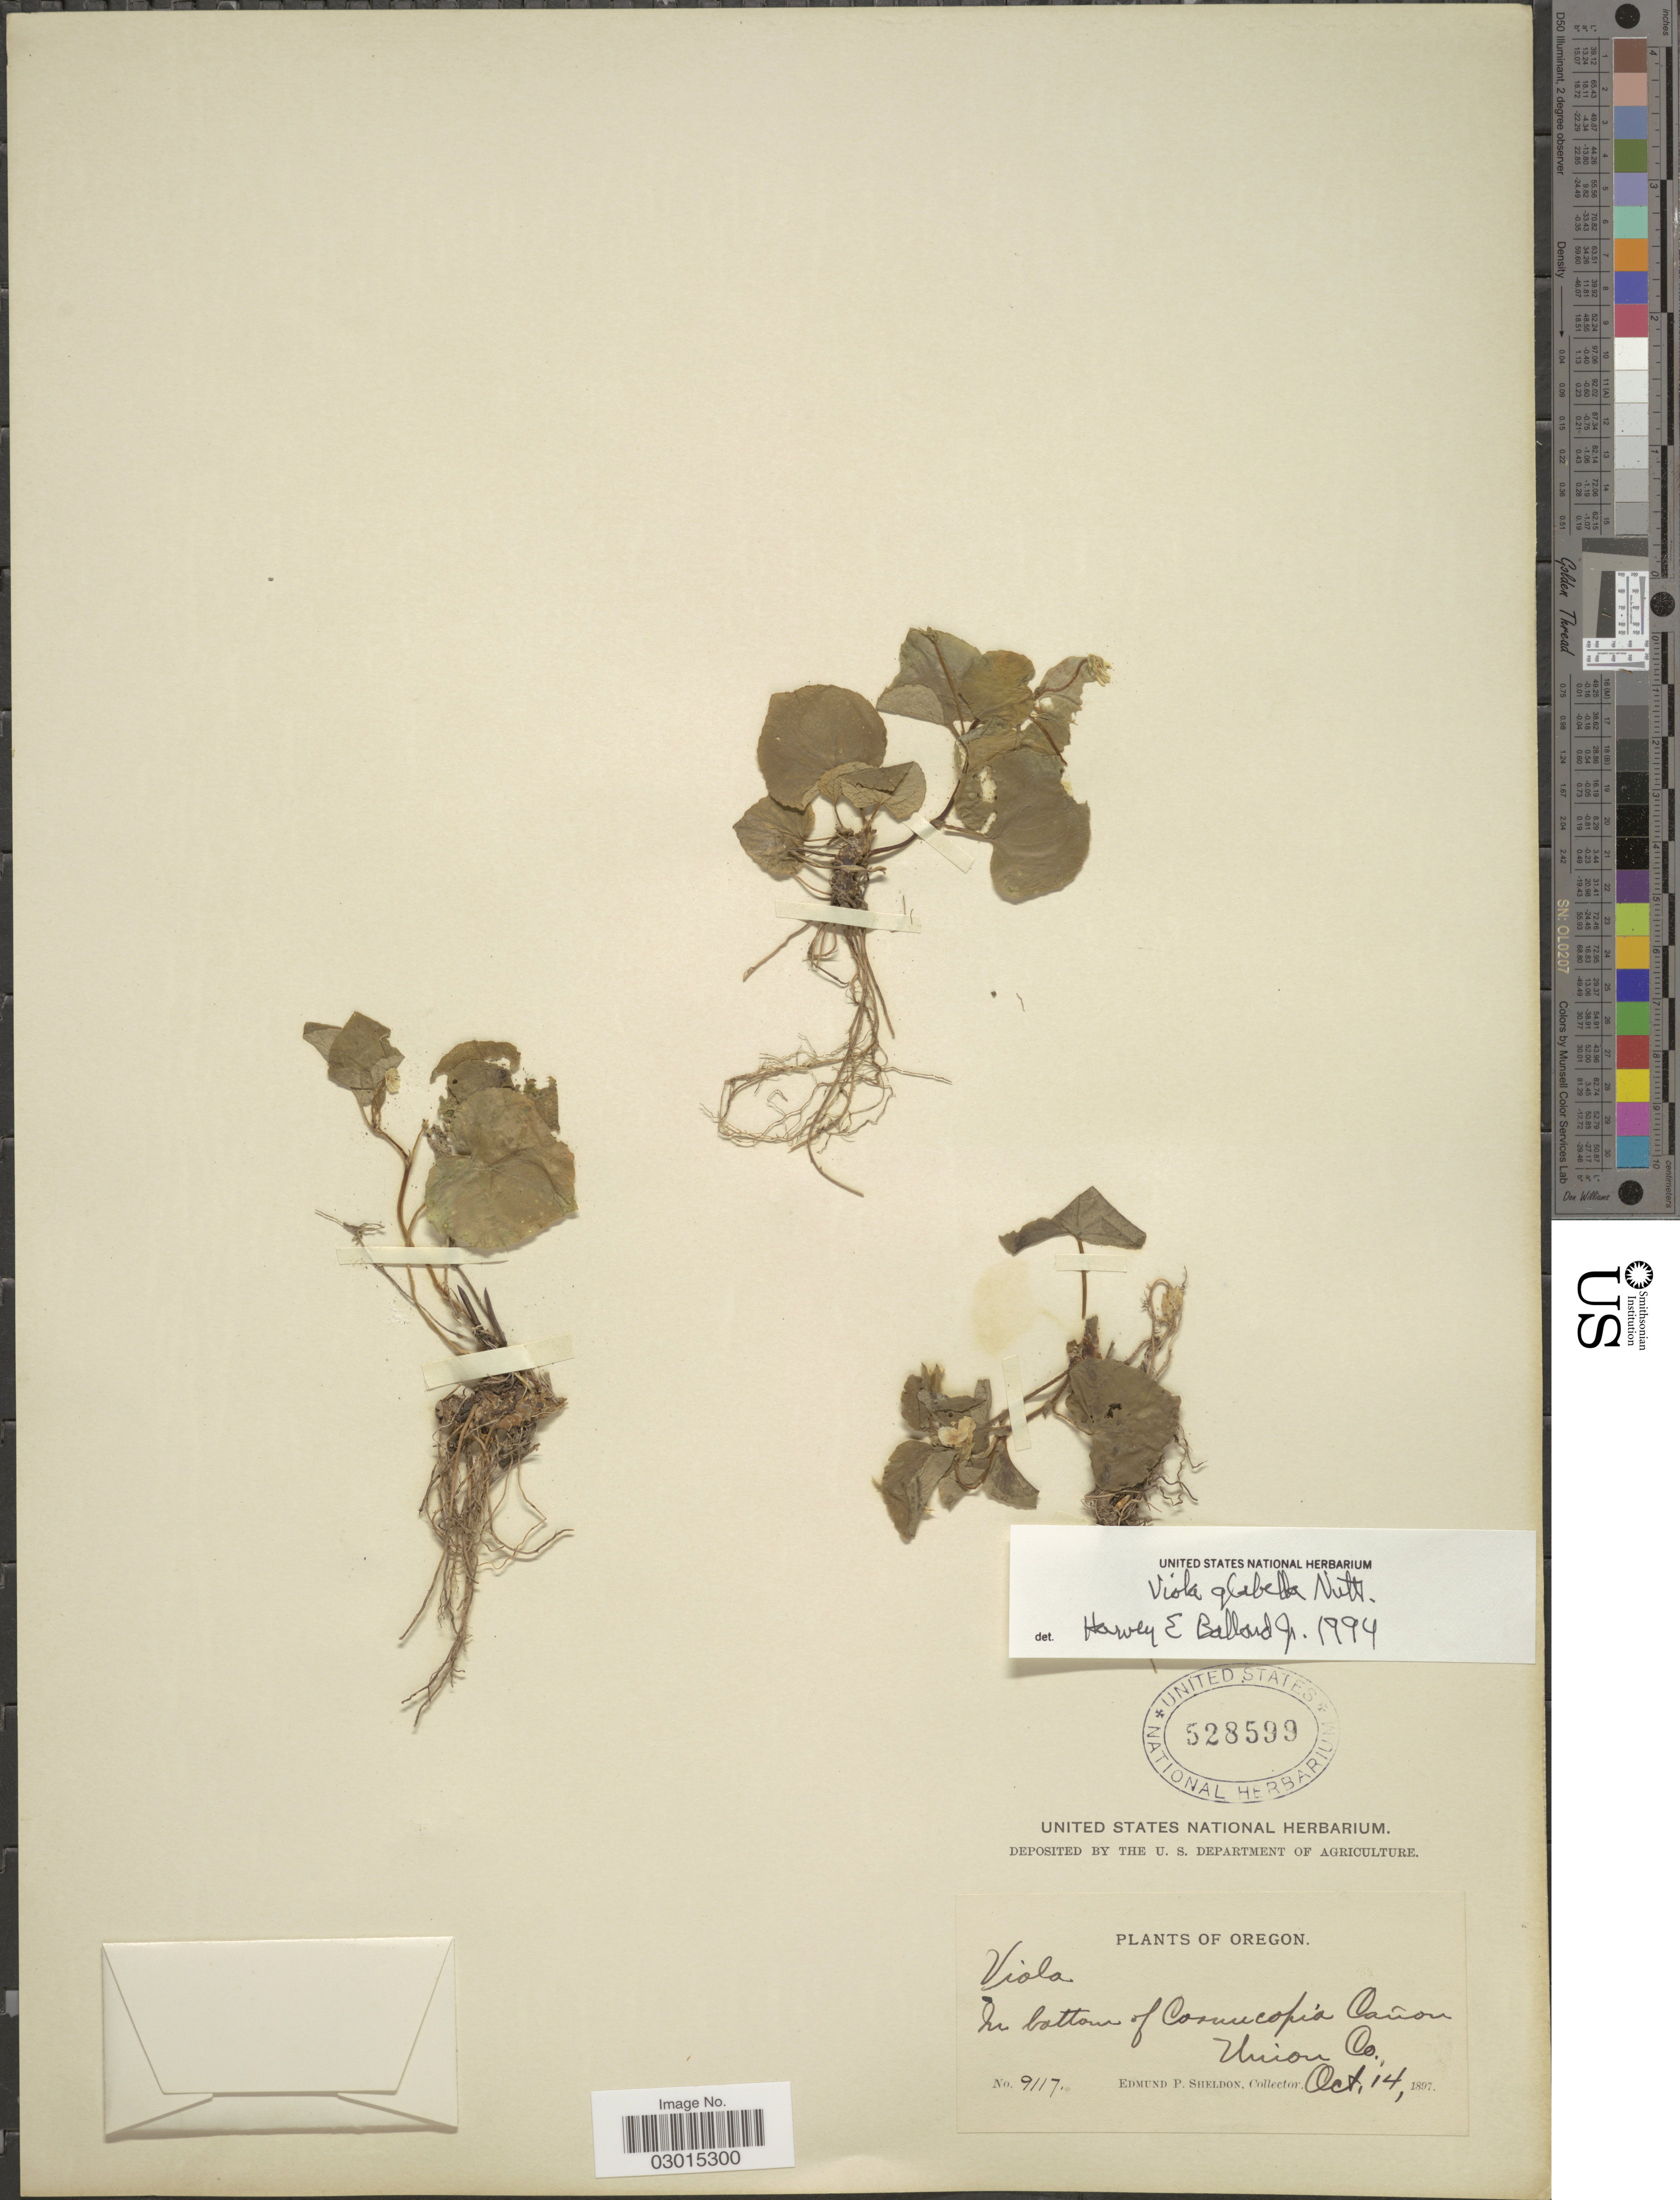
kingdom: Plantae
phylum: Tracheophyta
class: Magnoliopsida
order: Malpighiales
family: Violaceae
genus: Viola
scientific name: Viola glabella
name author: Nutt.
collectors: E. P. Sheldon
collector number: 9117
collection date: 1897-10-14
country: United States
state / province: Oregon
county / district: Union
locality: In bottom of Corumcopia Cañon. Union Co.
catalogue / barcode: US 528599